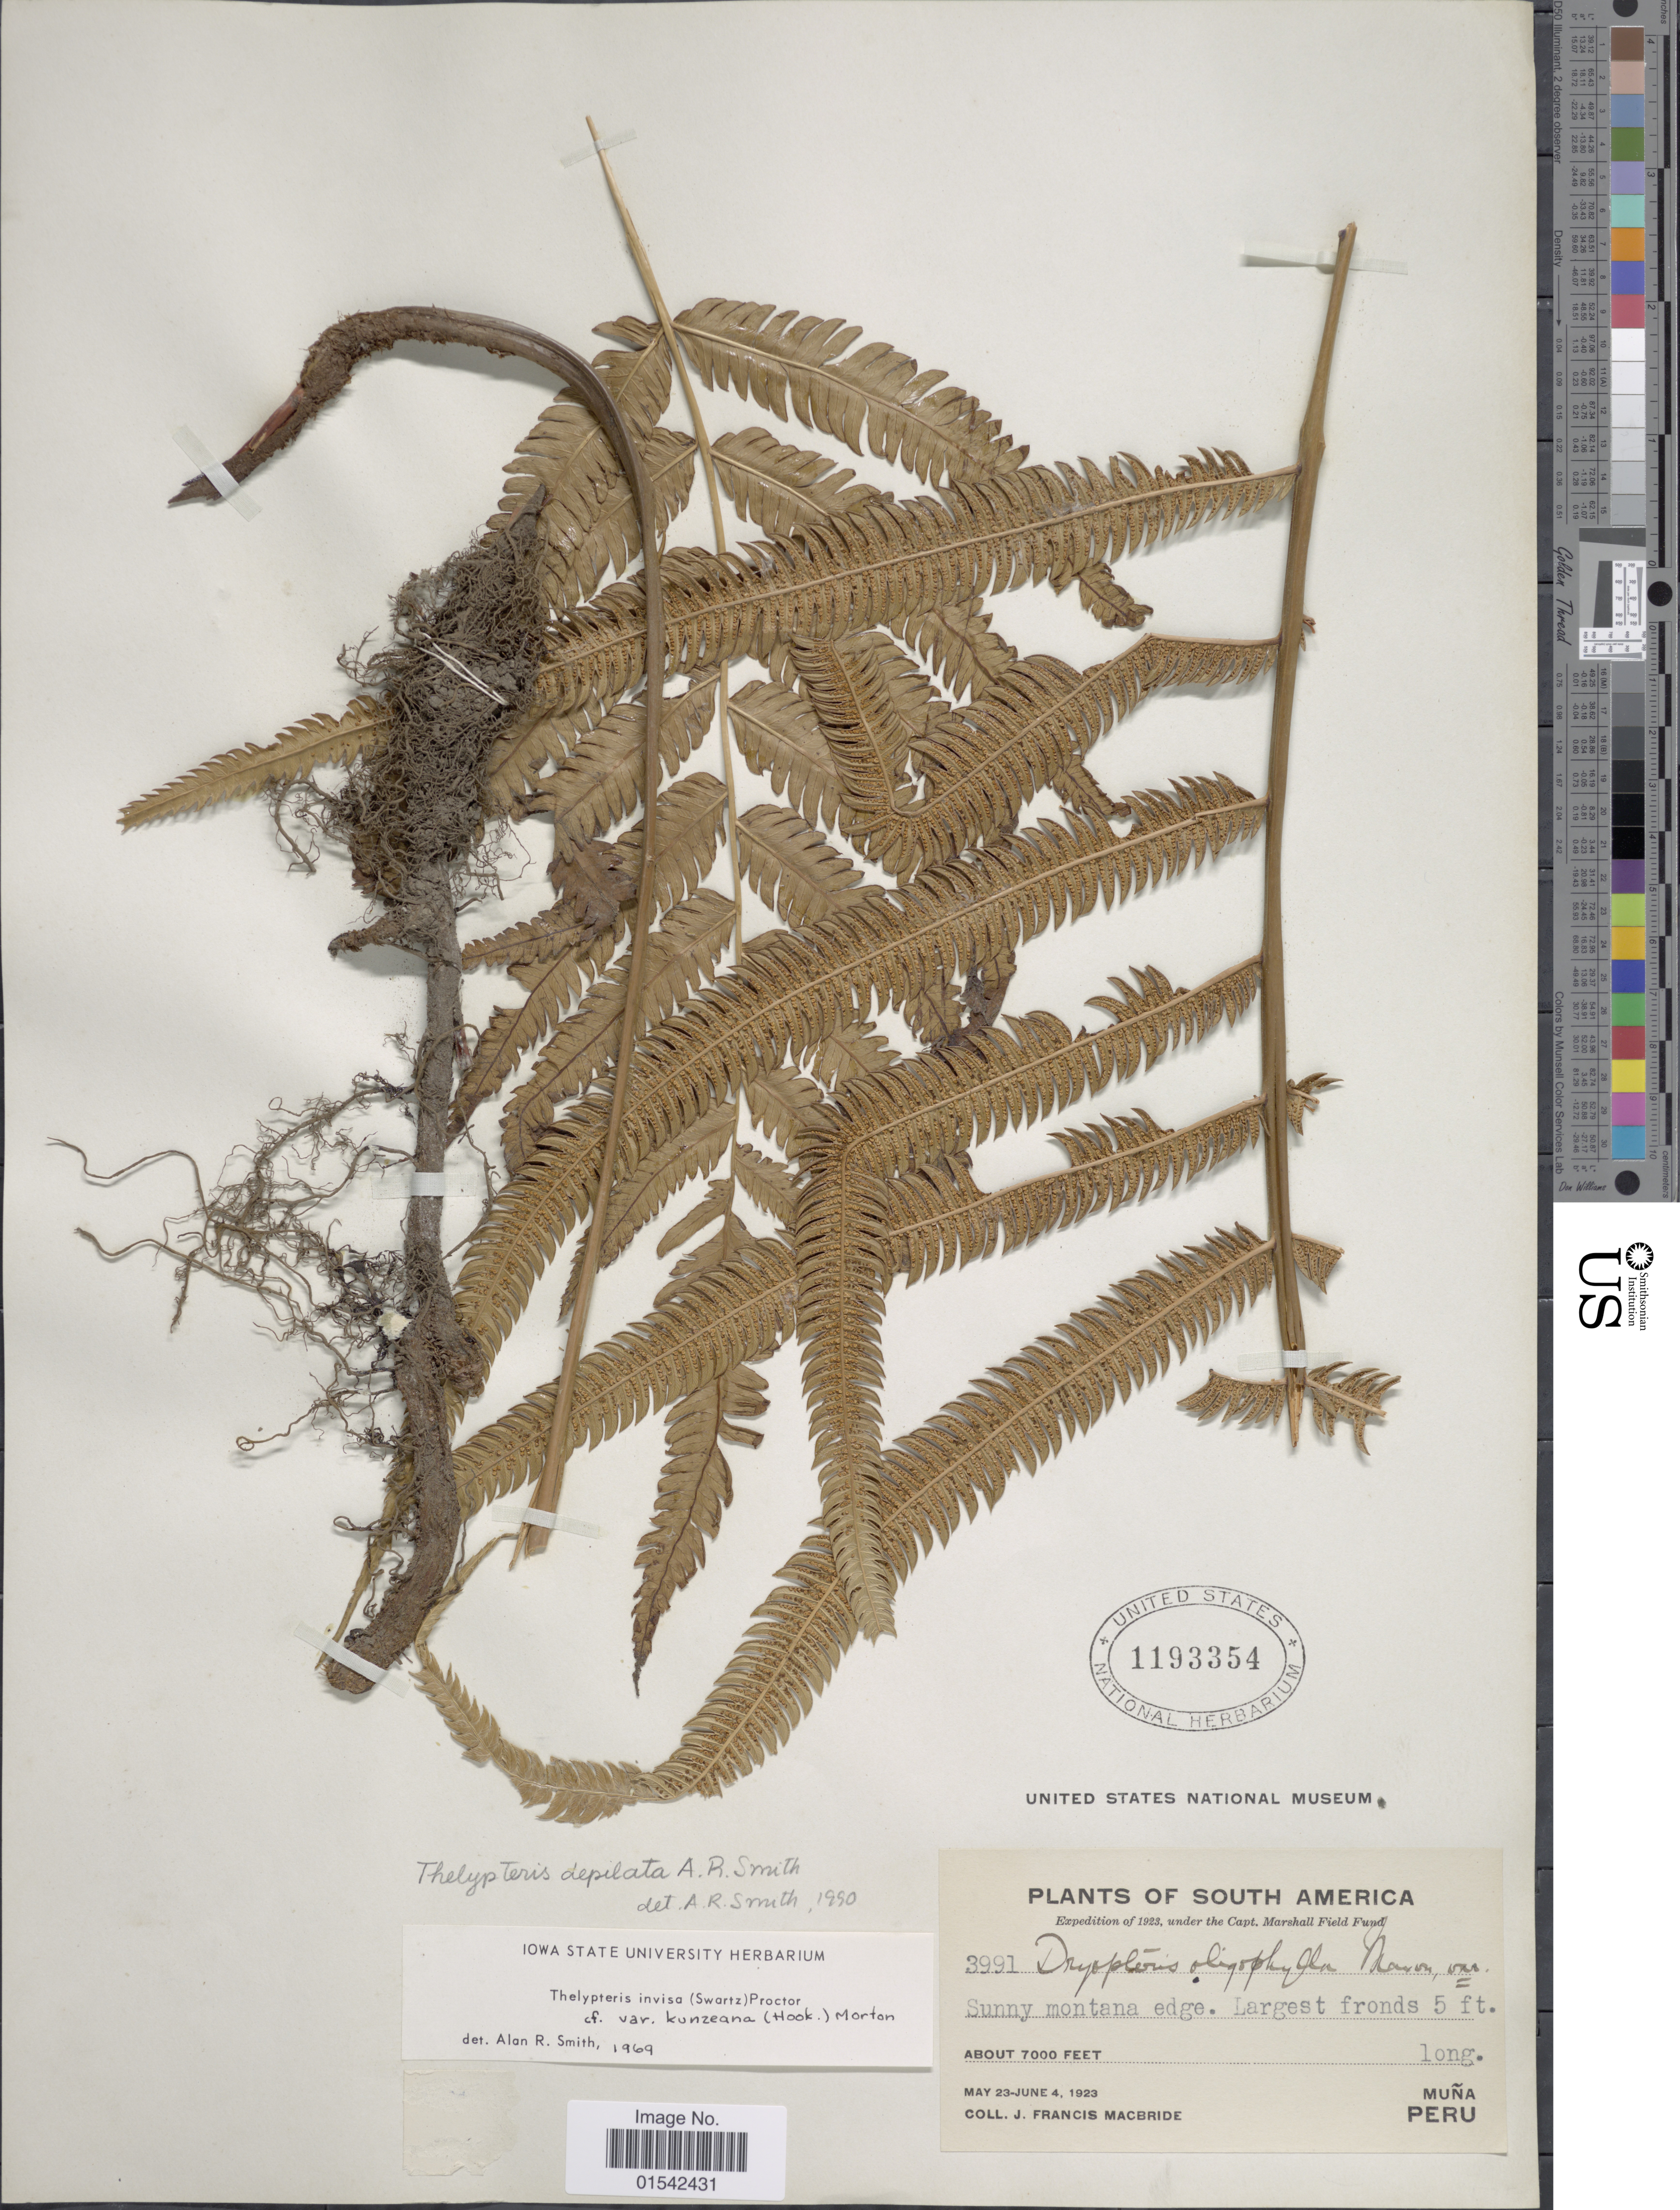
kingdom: Plantae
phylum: Tracheophyta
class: Polypodiopsida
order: Polypodiales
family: Thelypteridaceae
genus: Cyclosorus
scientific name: Cyclosorus depilatus (A.R. Sm.) comb. nov., ined 2015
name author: (A.R. Sm.)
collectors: J. F. Macbride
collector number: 3991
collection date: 1923-05-23/1923-06-04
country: Peru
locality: Sunny montana edge, Muña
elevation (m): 2134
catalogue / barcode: US 1193354